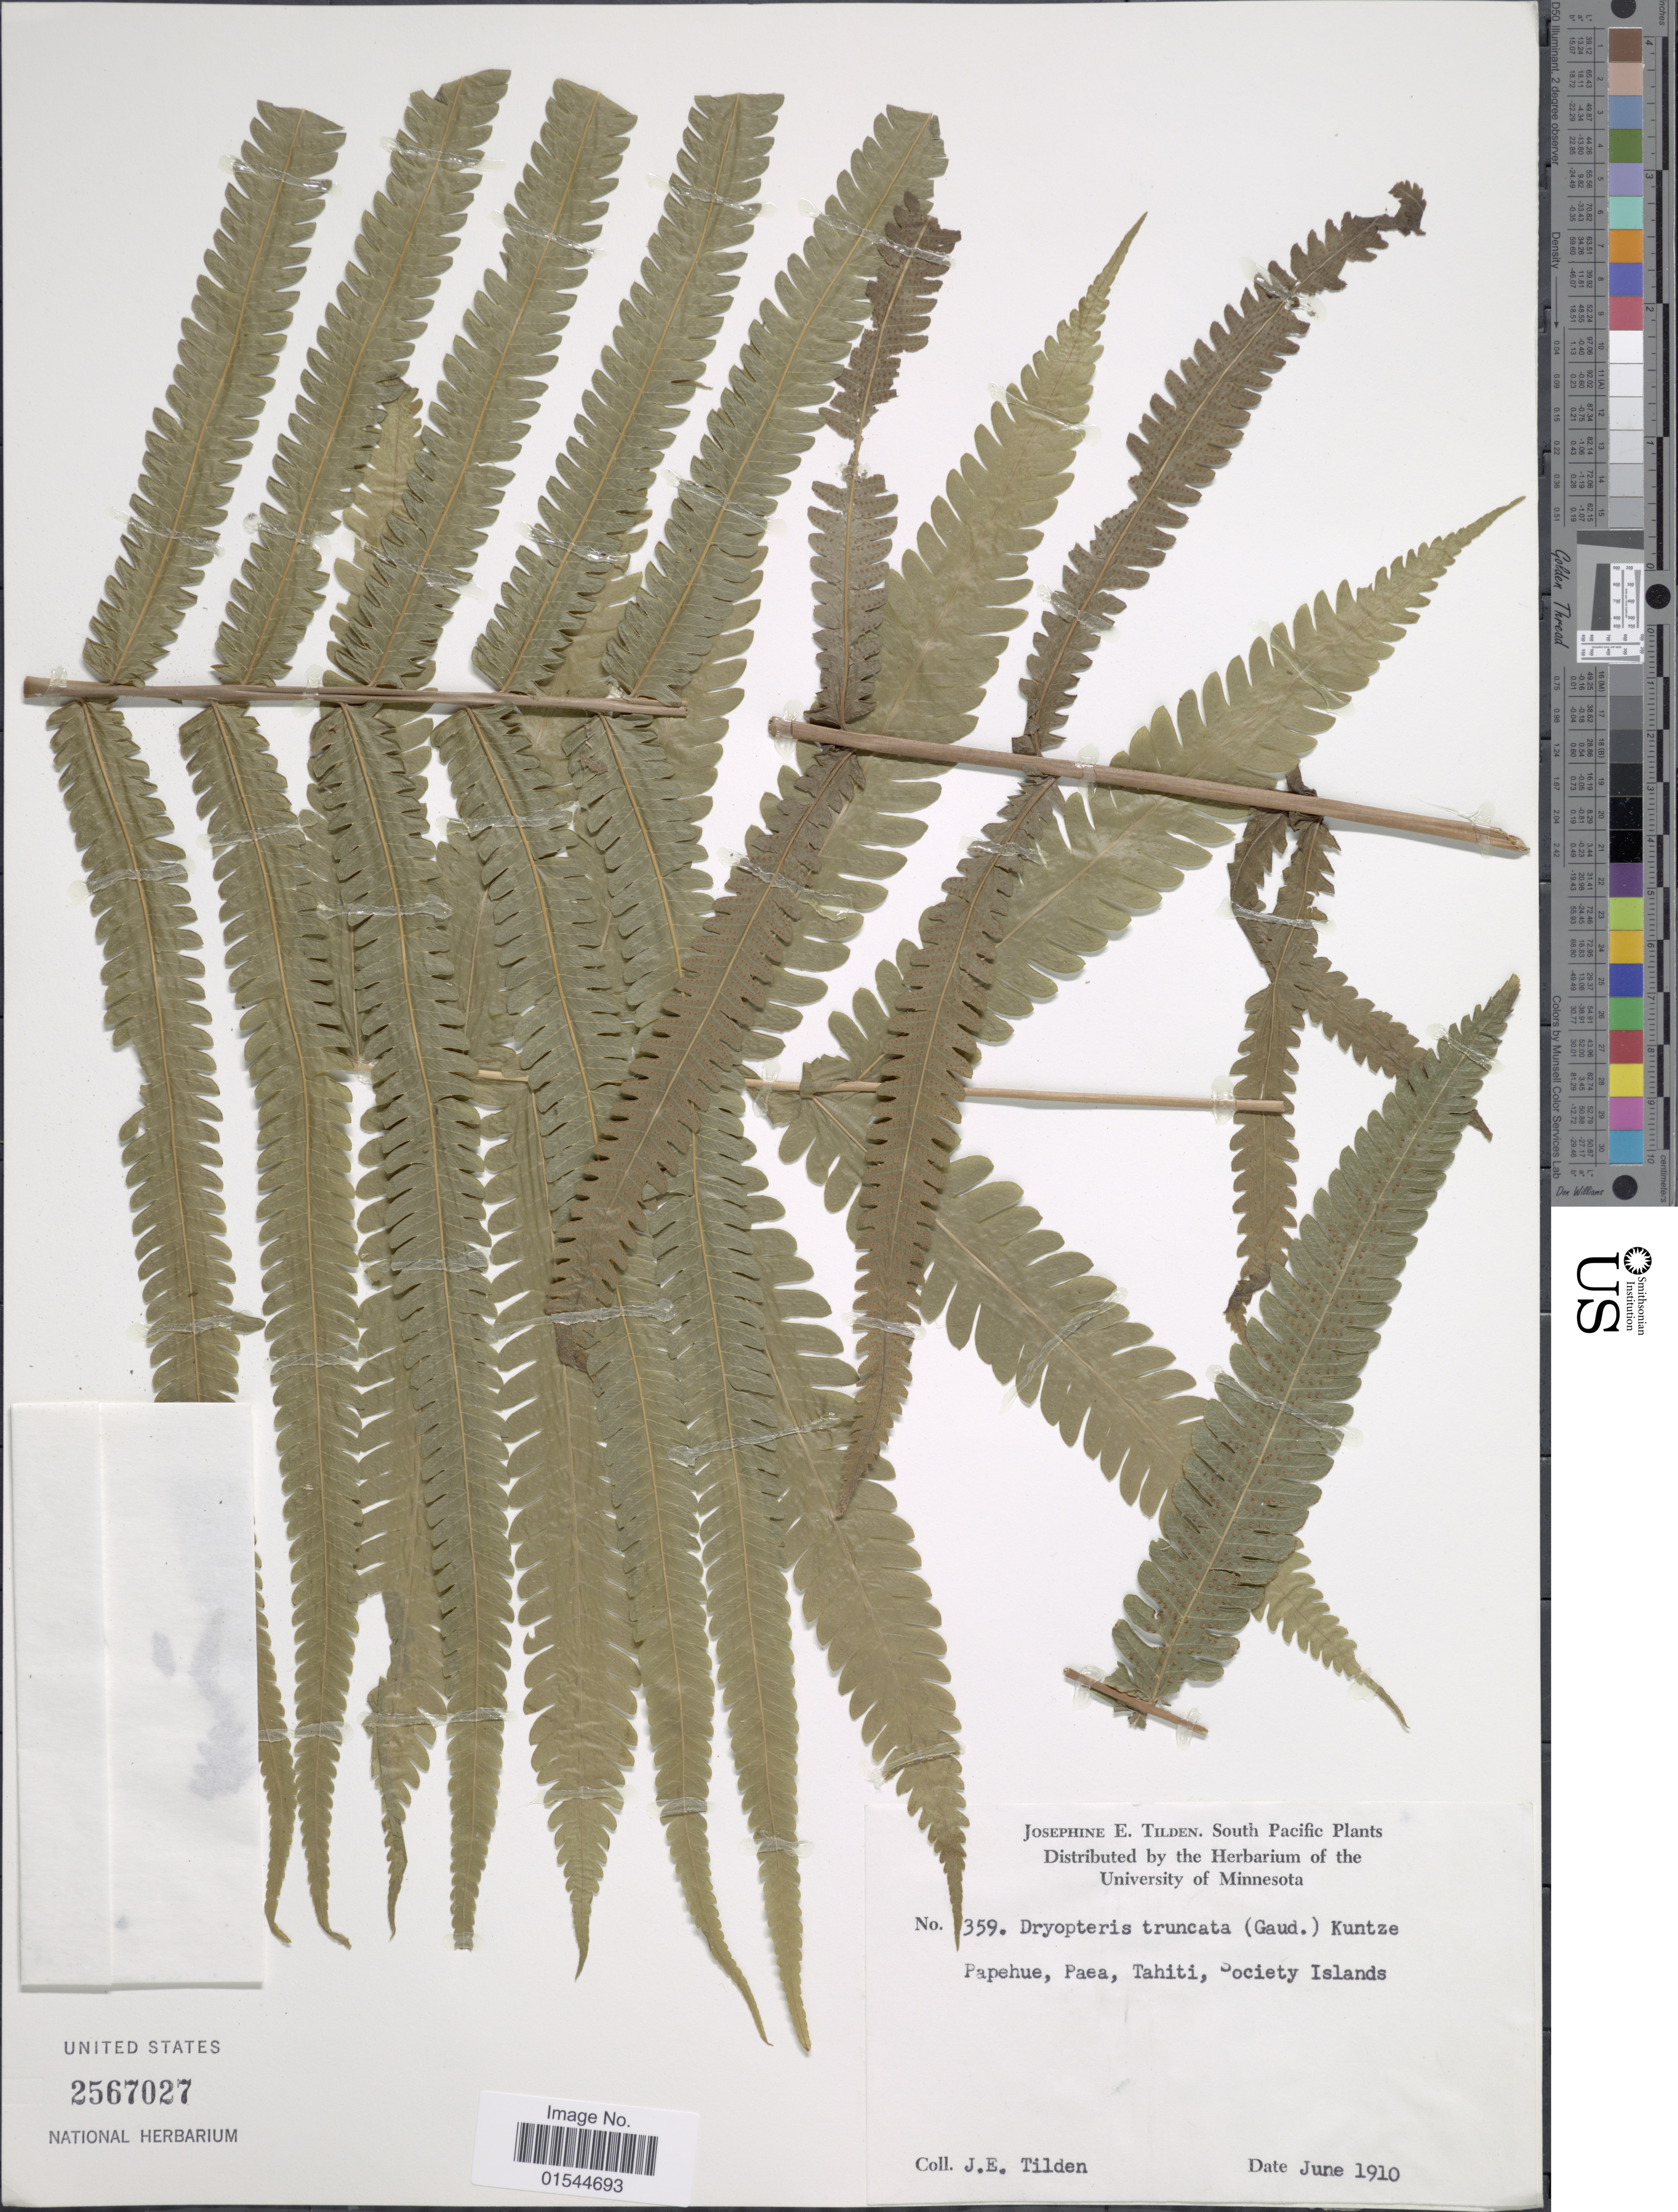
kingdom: Plantae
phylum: Tracheophyta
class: Polypodiopsida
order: Polypodiales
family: Thelypteridaceae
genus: Amphineuron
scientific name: Amphineuron tildeniae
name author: Holttum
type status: Isotype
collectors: J. E. Tilden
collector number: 359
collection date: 1910-06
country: French Polynesia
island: Tahiti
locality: South Pacific, Papehue, Paea, Tahiti, Society Islands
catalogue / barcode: US 2567027